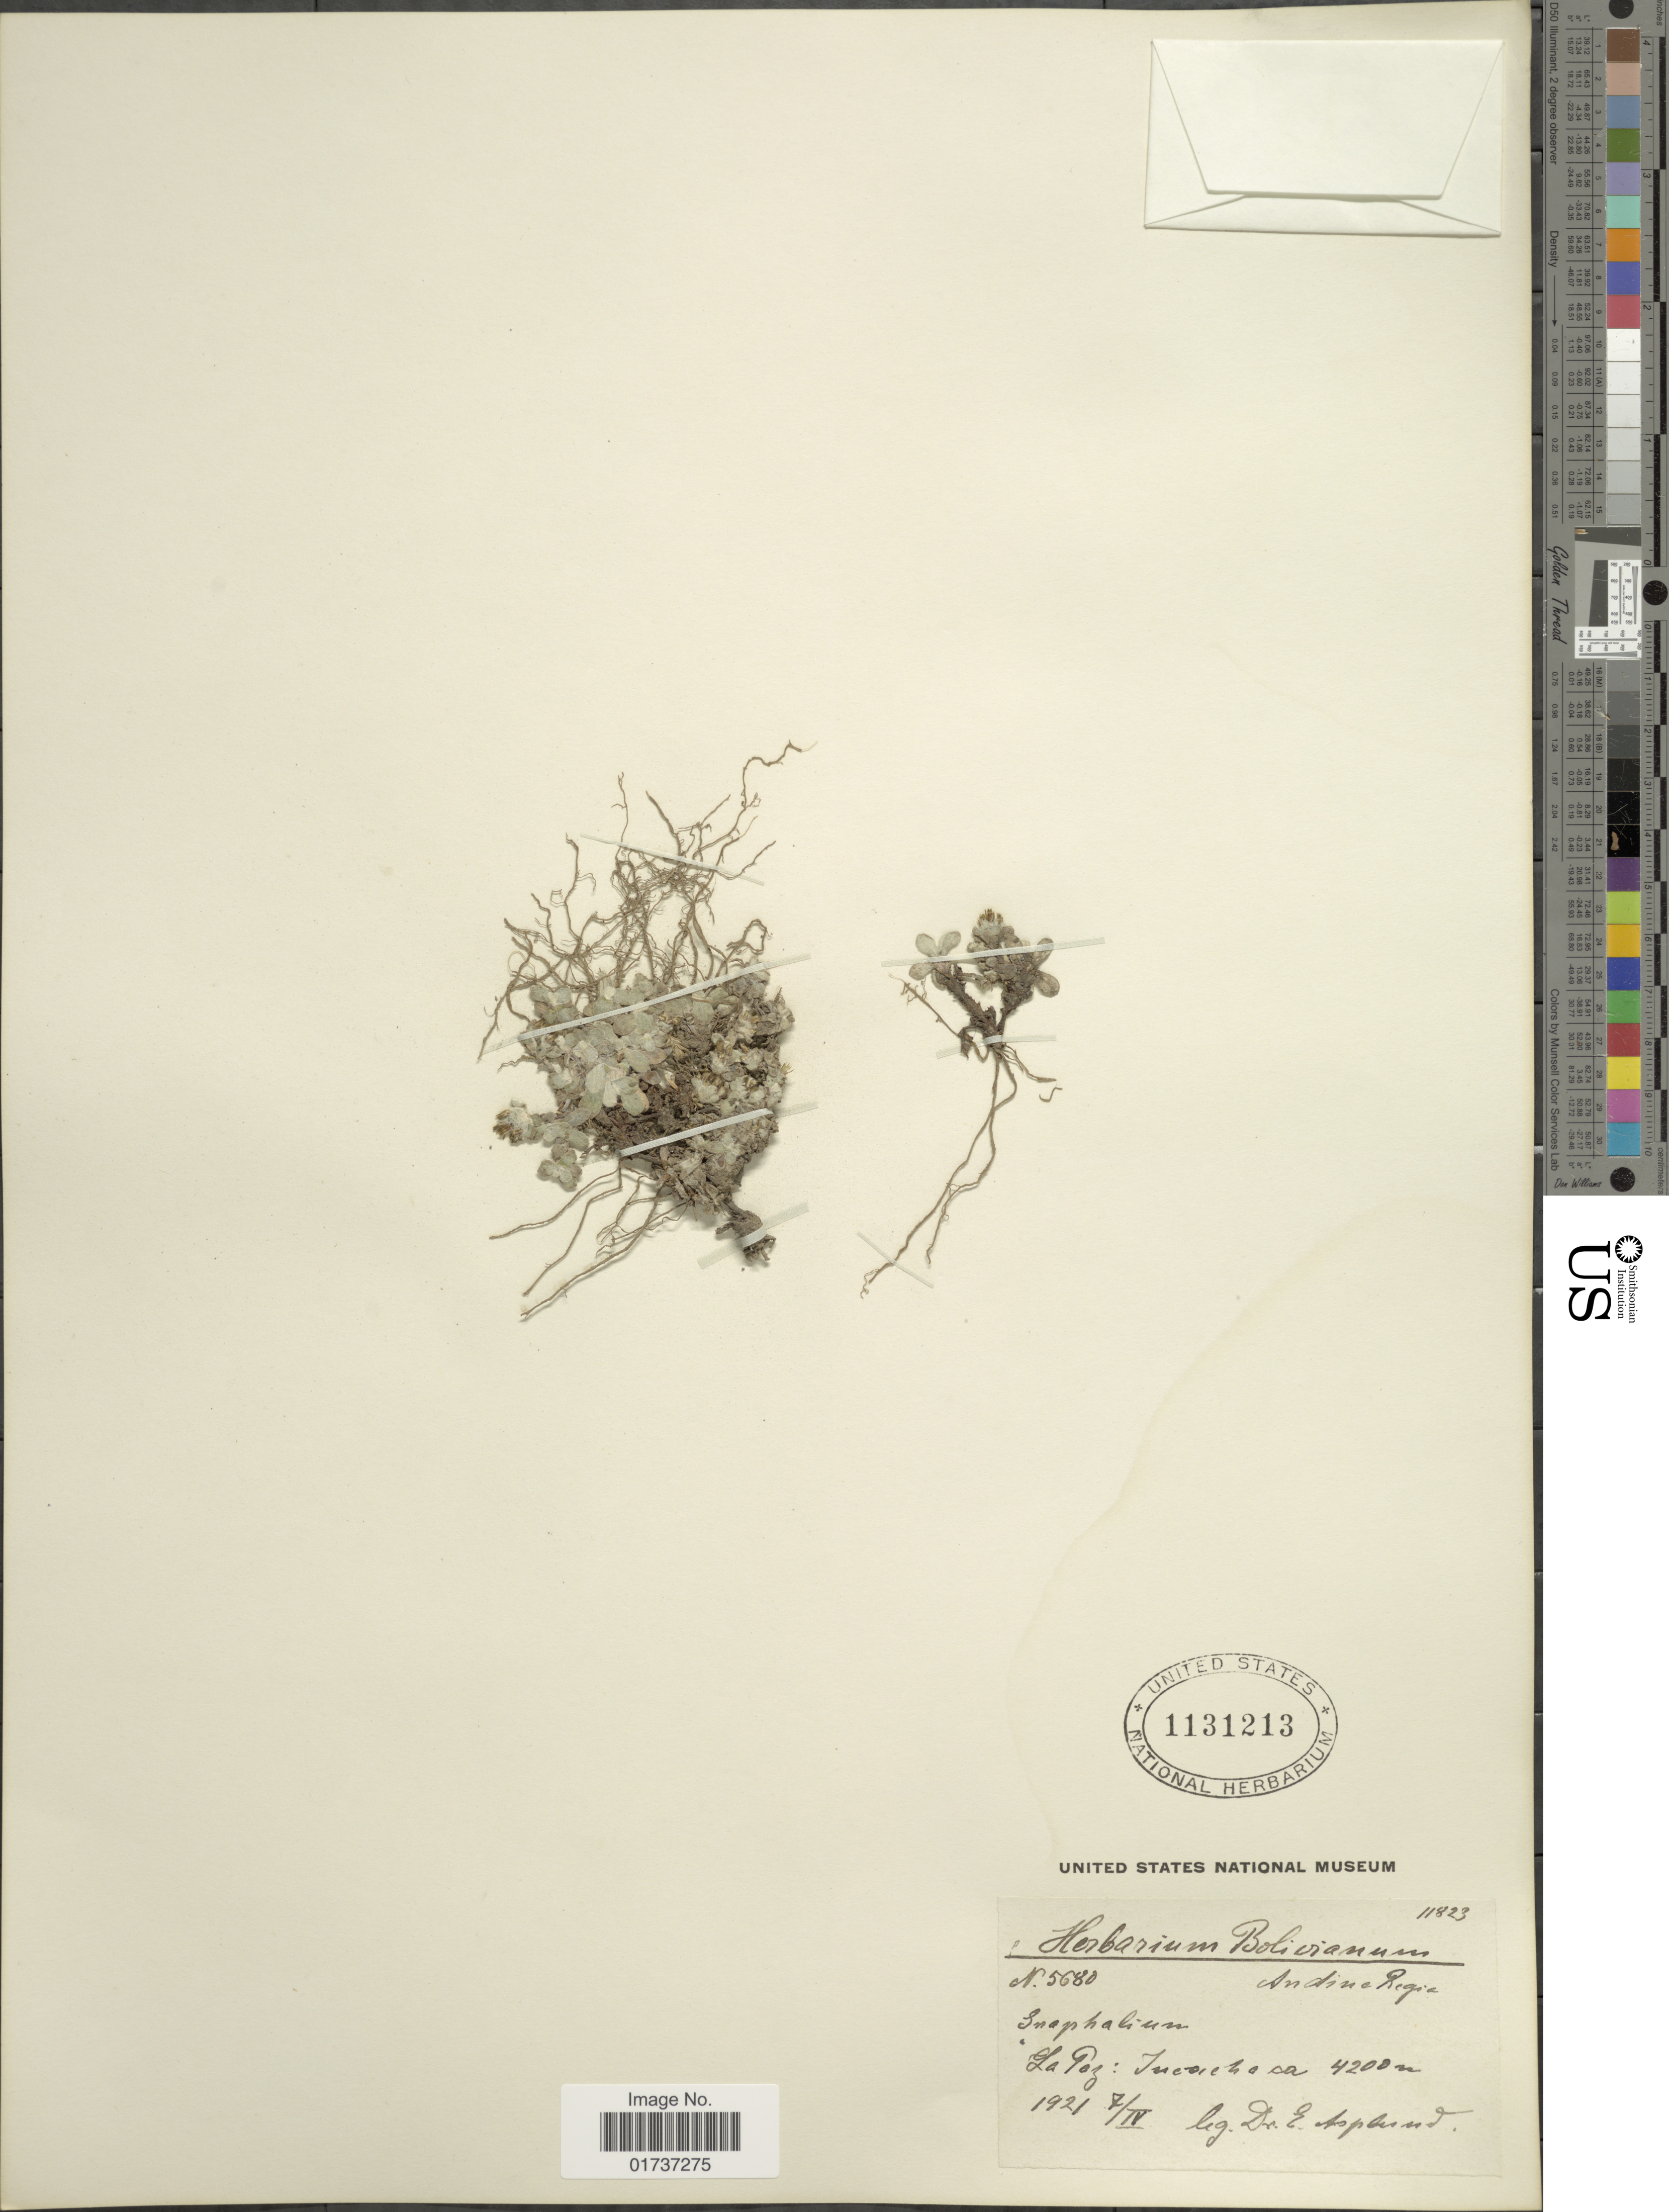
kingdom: Plantae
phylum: Tracheophyta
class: Magnoliopsida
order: Asterales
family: Asteraceae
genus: Gnaphalium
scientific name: Gnaphalium sp.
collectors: E. Asplund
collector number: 11823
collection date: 1921-04-07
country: Bolivia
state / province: La Paz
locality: Ineachaca, Andine Region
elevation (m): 4200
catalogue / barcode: US 1131213